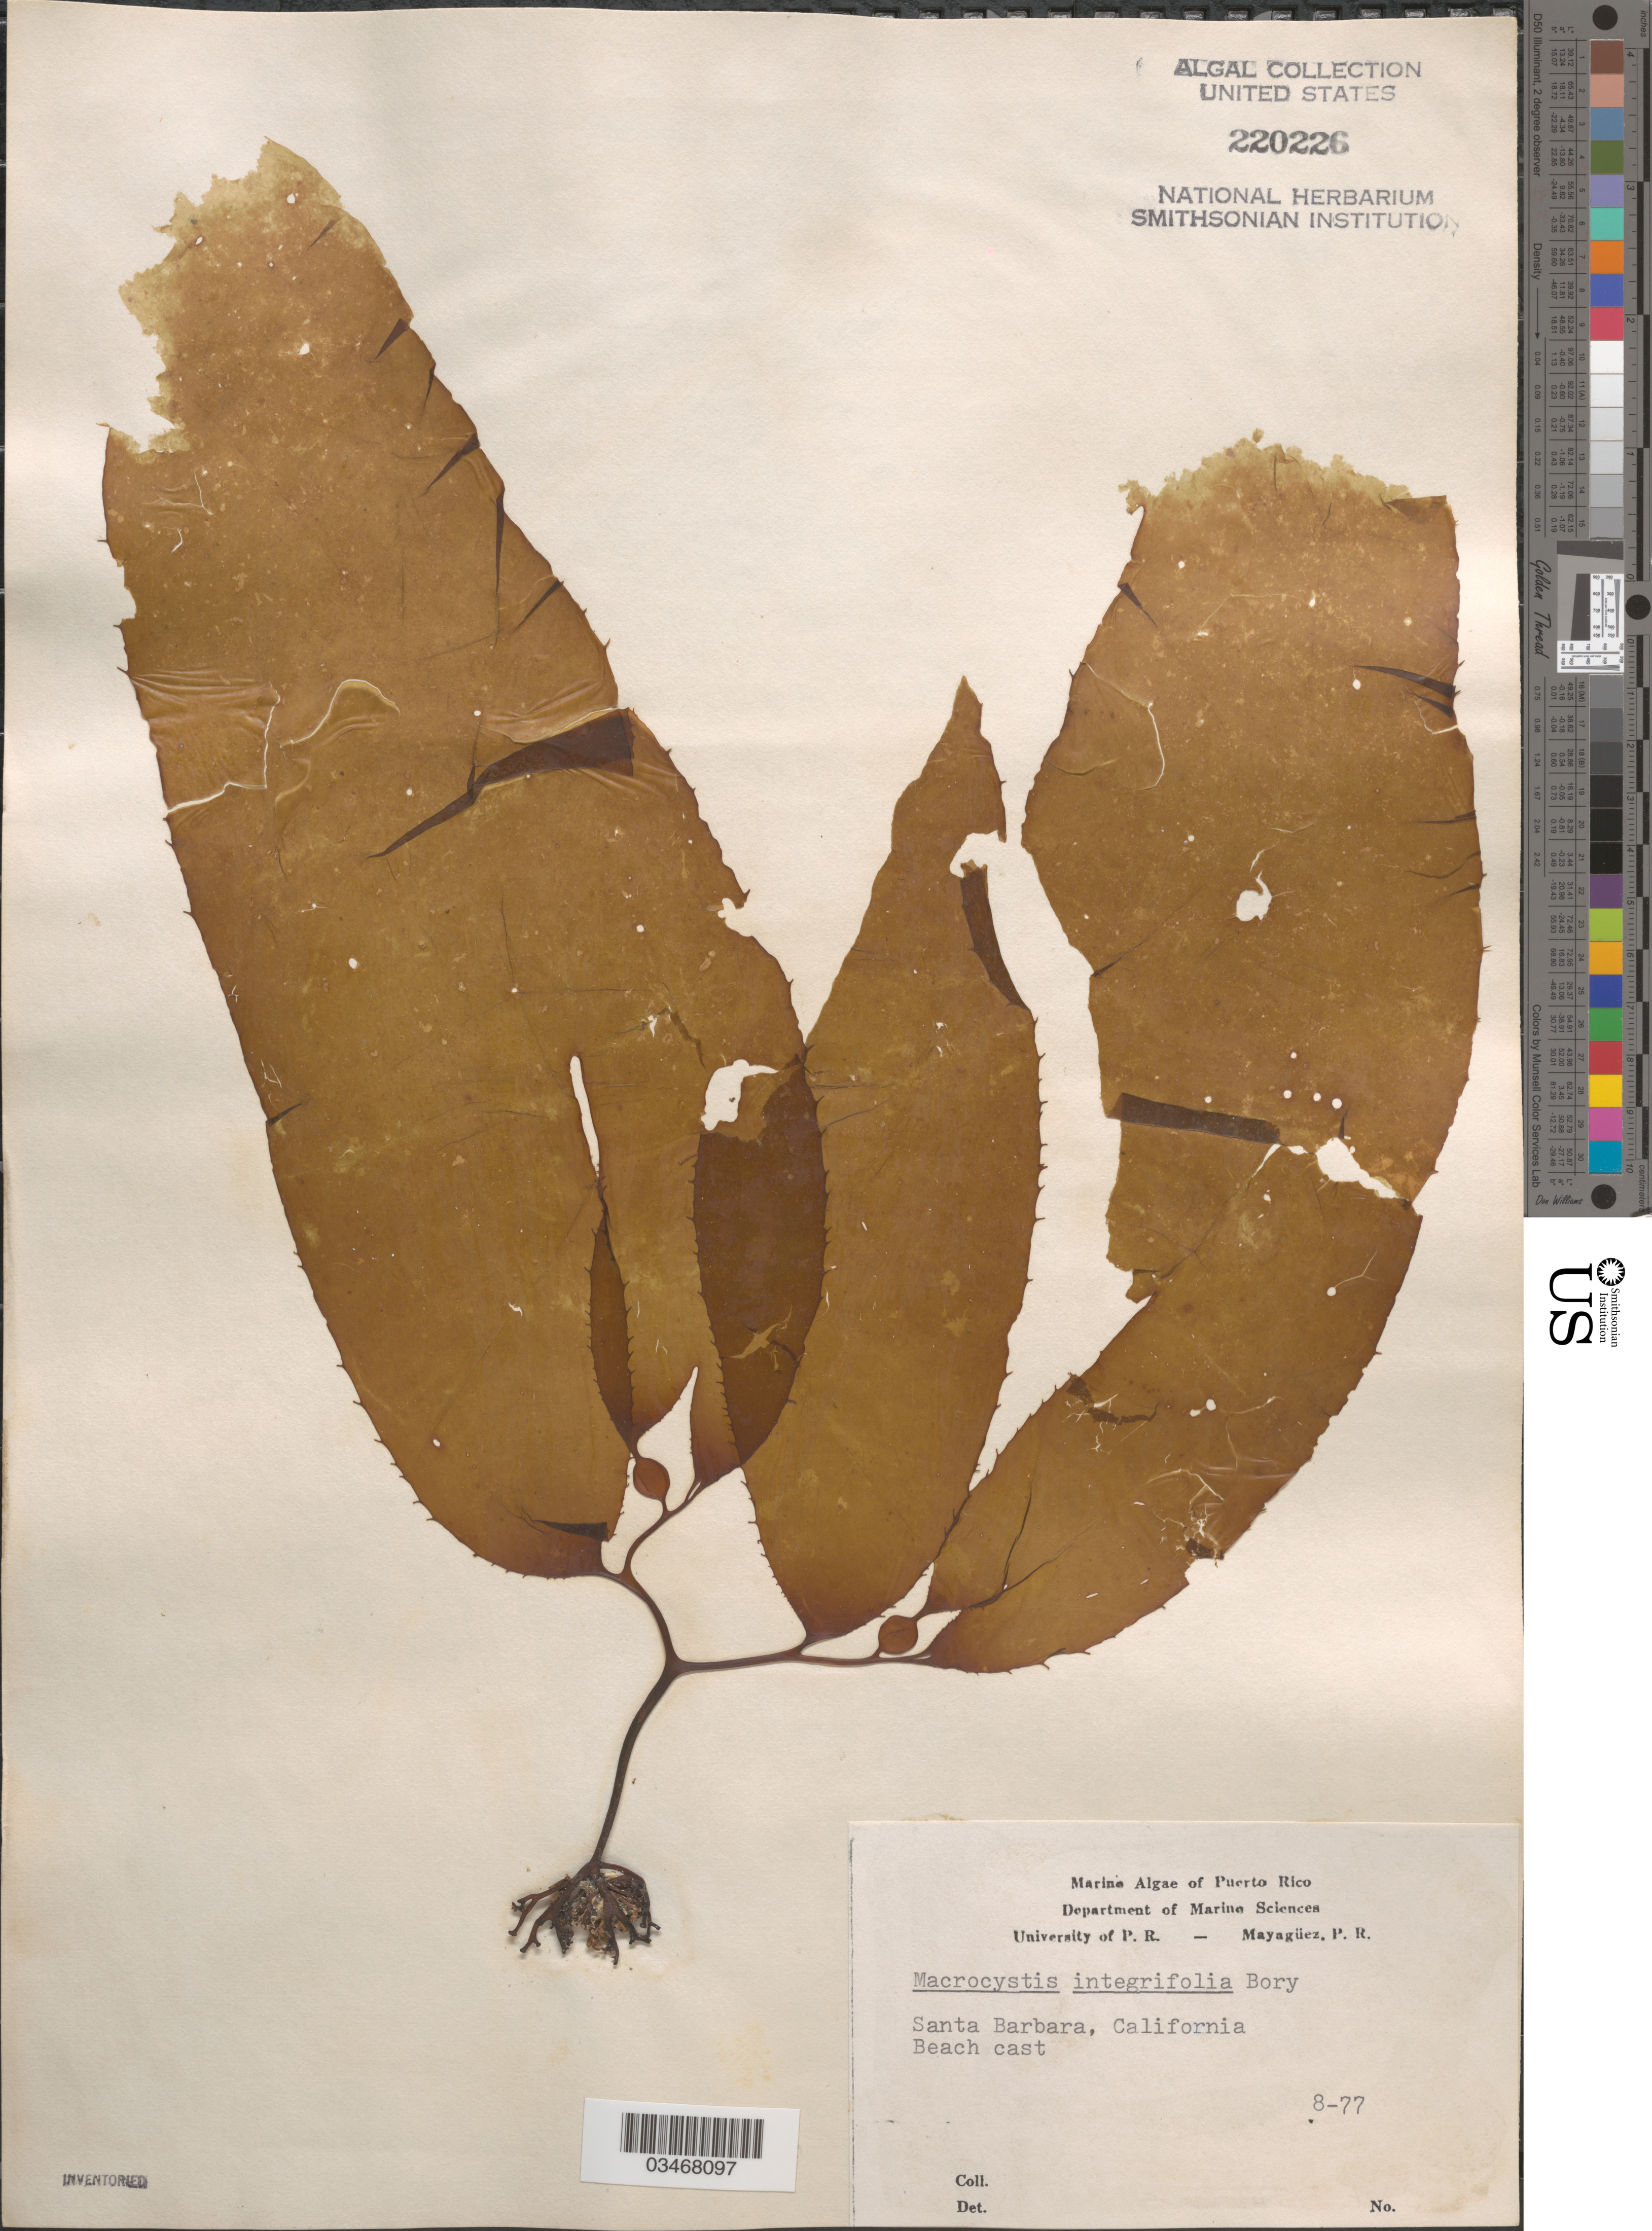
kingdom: Chromista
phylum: Ochrophyta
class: Phaeophyceae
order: Laminariales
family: Laminariaceae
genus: Macrocystis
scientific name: Macrocystis pyrifera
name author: (L.) C. Agardh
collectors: D.L. Ballantine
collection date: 1977-08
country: United States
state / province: California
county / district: Santa Barbara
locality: Santa Barbara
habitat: Beach cast.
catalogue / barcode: US 220226